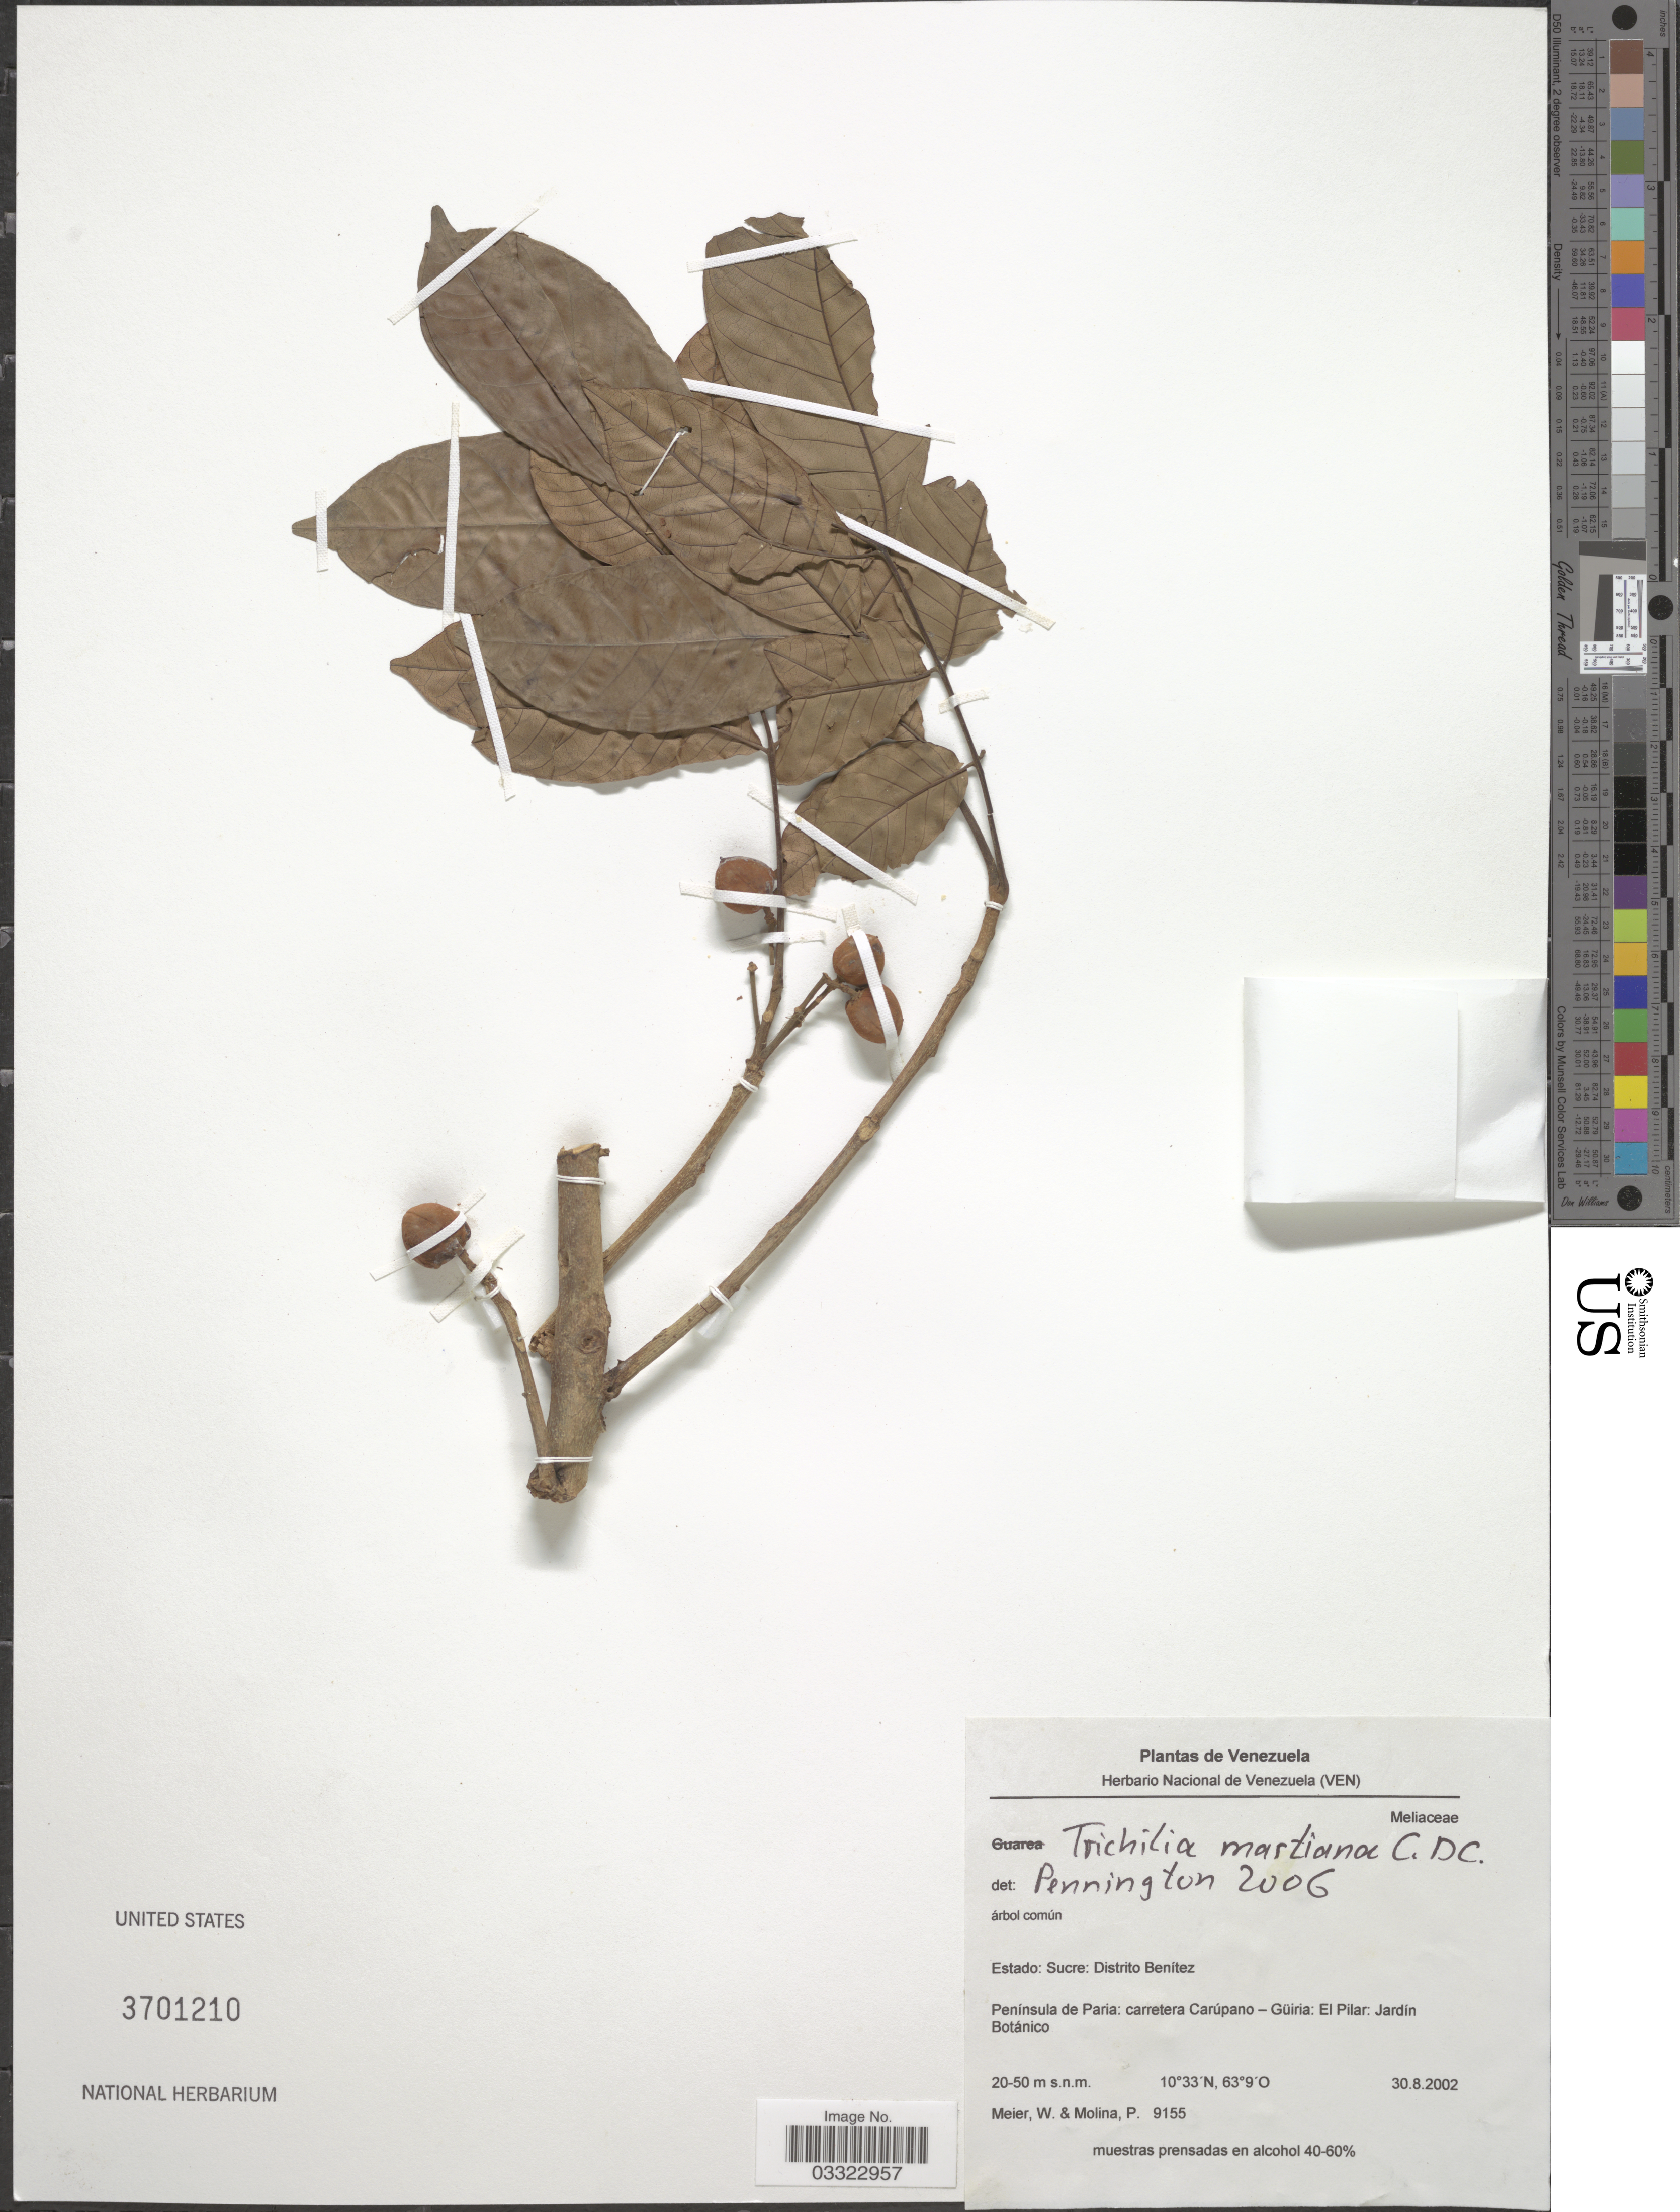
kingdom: Plantae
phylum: Tracheophyta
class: Magnoliopsida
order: Sapindales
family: Meliaceae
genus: Trichilia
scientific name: Trichilia martiana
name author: C. DC.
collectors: W. Meier & P. Molina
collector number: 9155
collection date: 2002-08-30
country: Venezuela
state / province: Sucre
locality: Distrito Benítez, Península de Paria: carretera Carúpano - Güiria: El Pilar: Jardín Botánico.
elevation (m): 20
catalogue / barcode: US 3701210